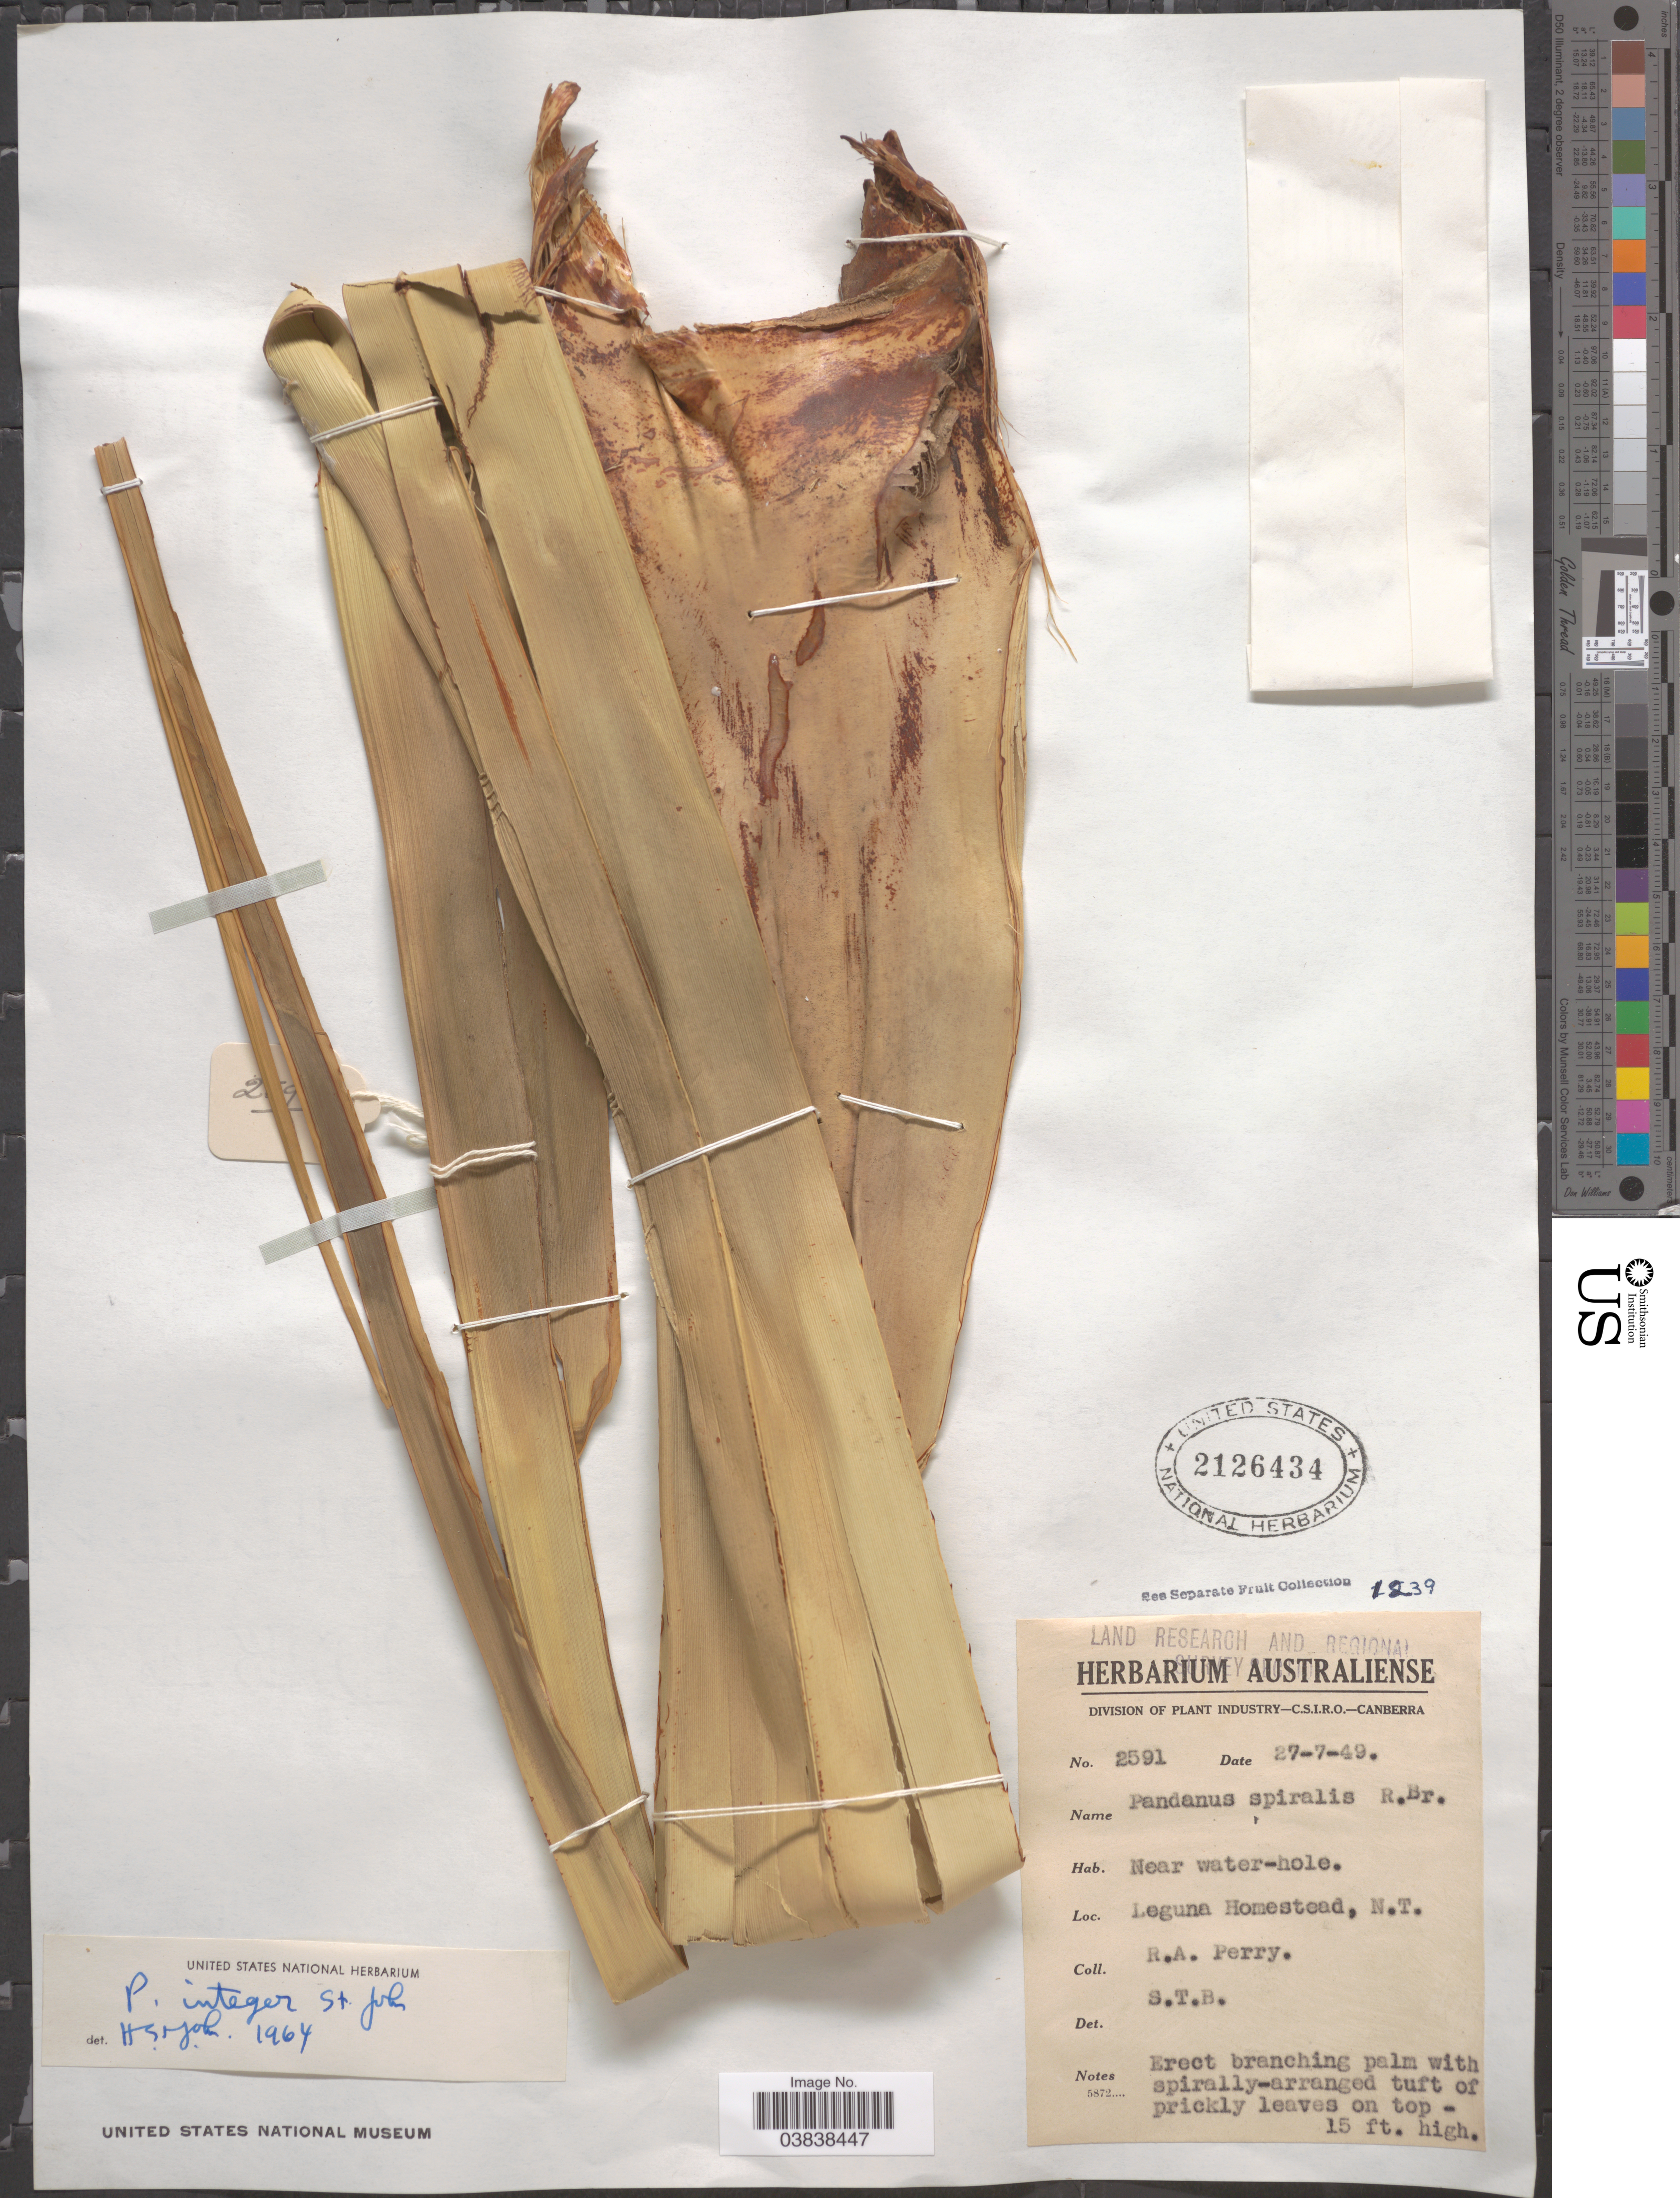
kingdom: Plantae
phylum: Tracheophyta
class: Liliopsida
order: Pandanales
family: Pandanaceae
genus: Pandanus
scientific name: Pandanus integer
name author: H. St. John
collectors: Perry, R. A.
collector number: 2591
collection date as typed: Transcribed d/m/y: 27/7/49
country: Australia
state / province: Northern Territory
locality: Near water-hole. Leguna Homestead.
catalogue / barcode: US 2126434